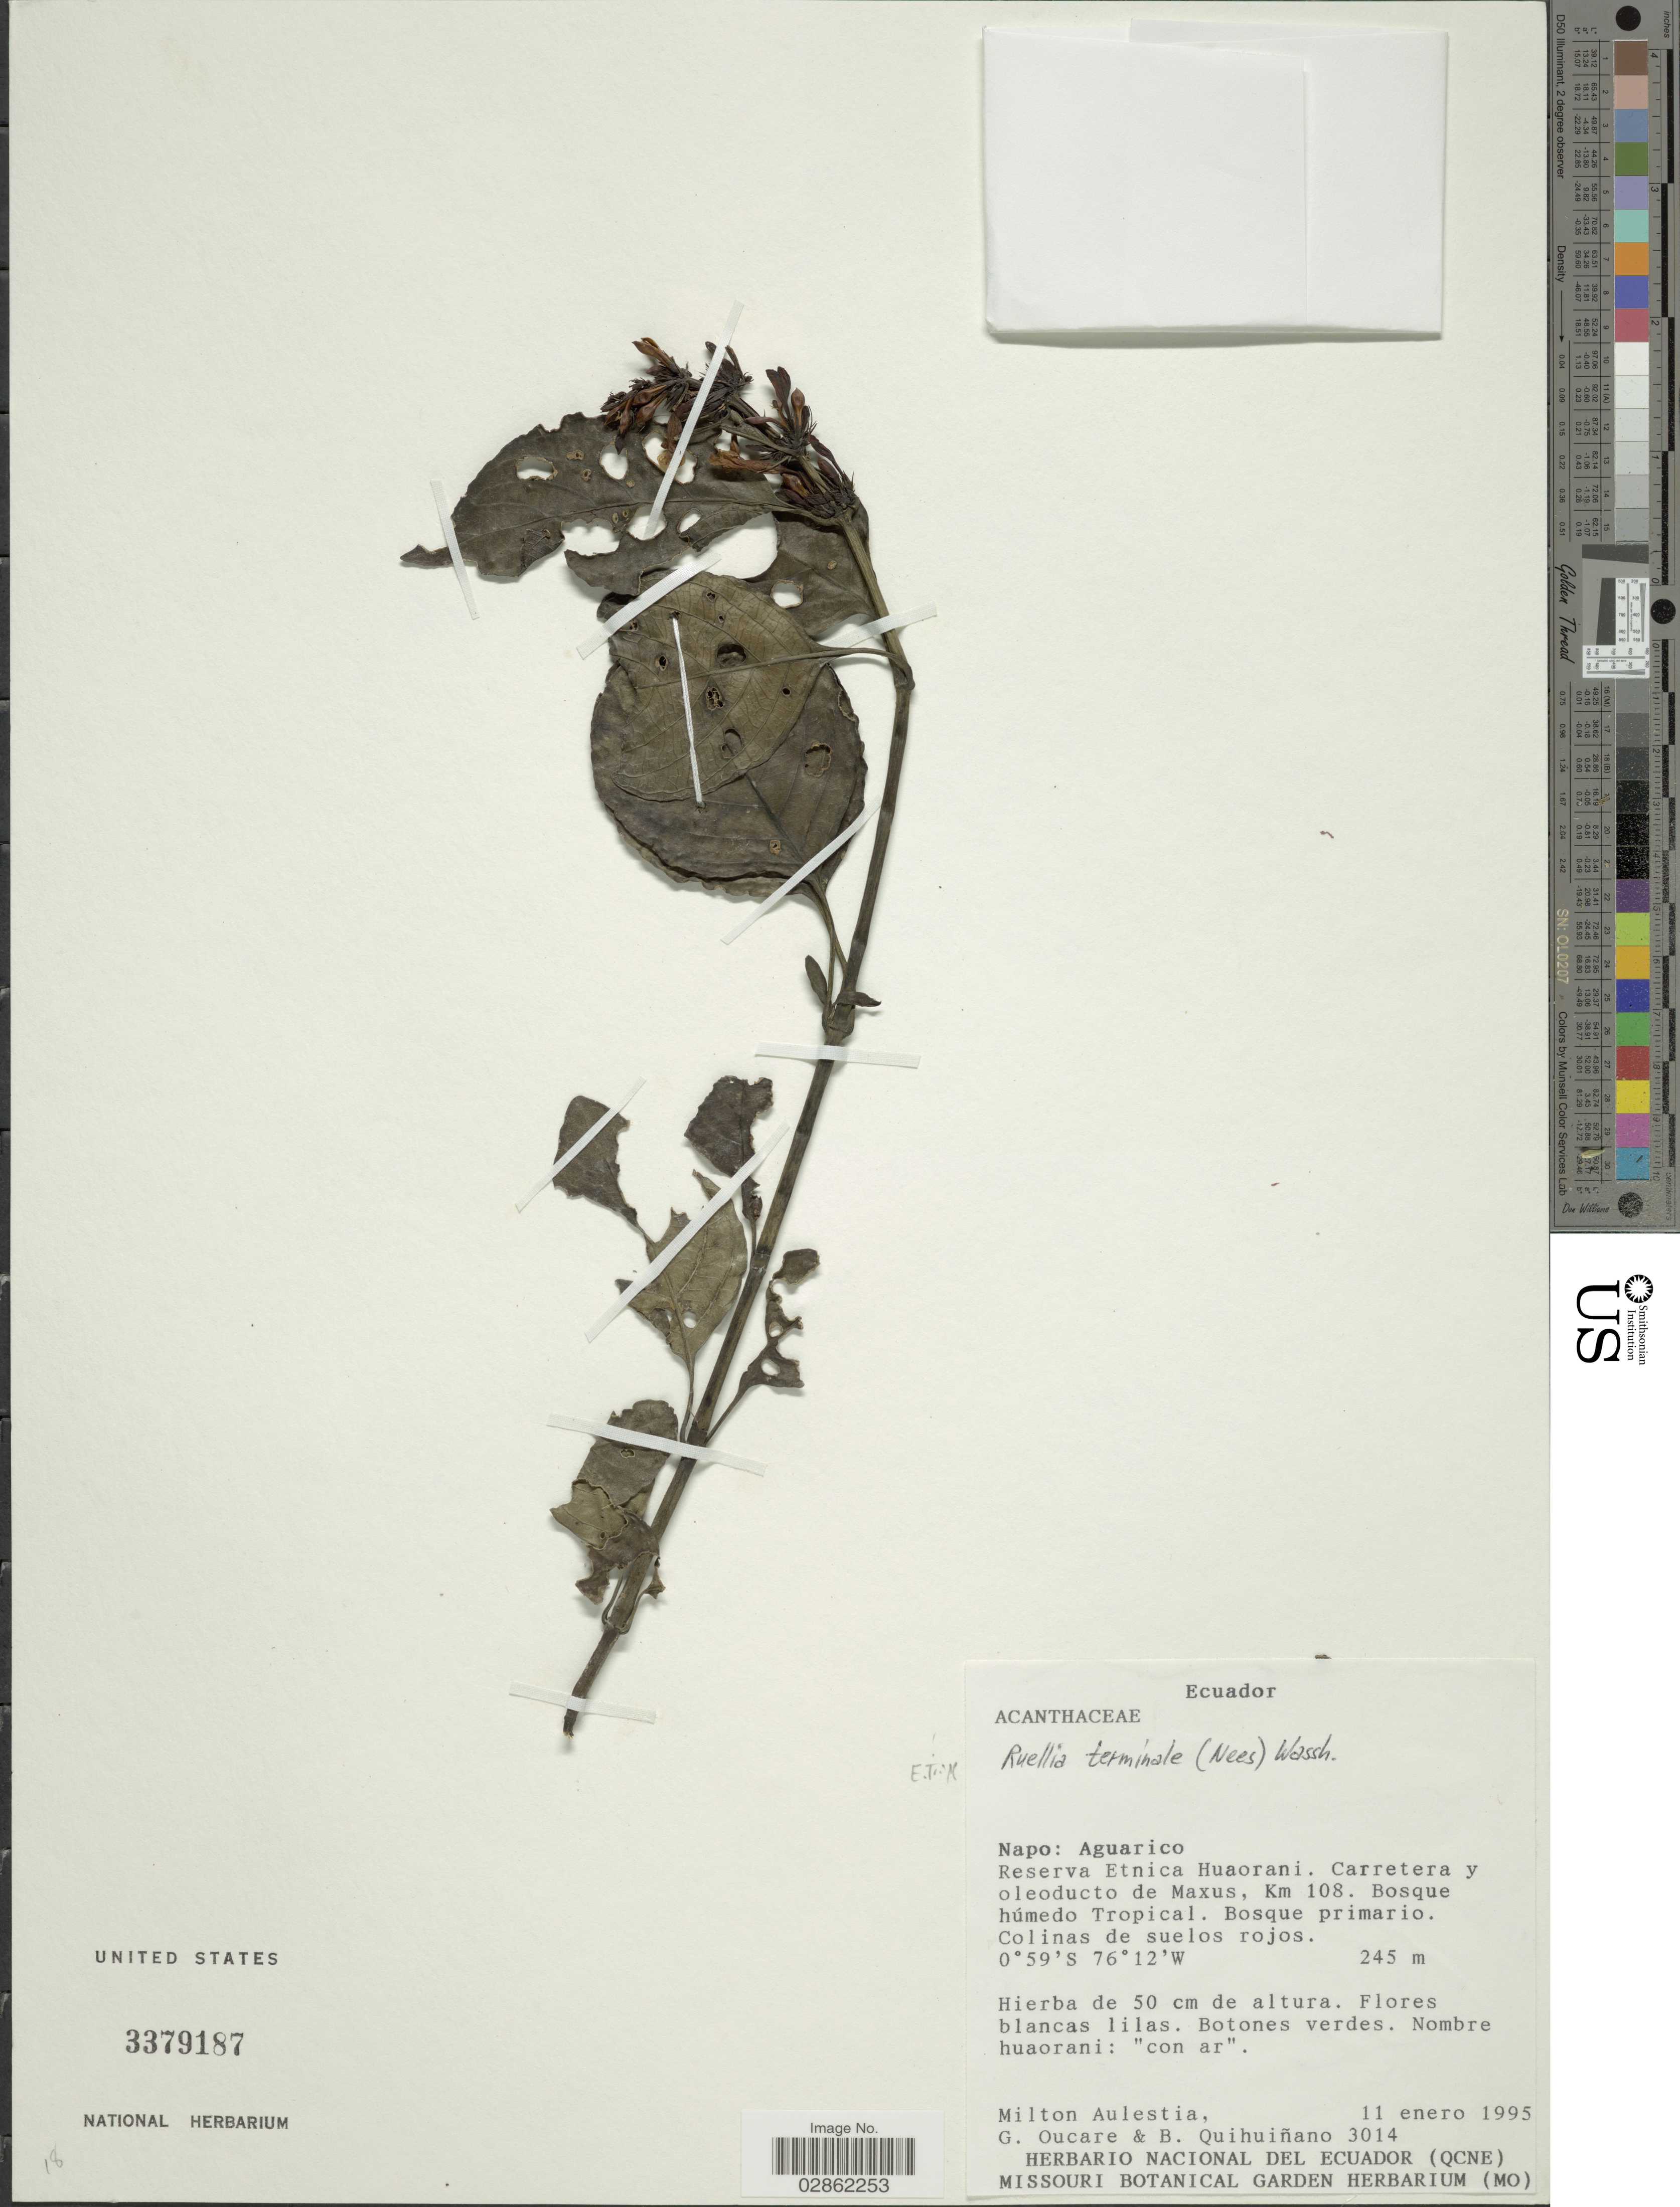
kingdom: Plantae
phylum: Tracheophyta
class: Magnoliopsida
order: Lamiales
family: Acanthaceae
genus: Ruellia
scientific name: Ruellia terminalis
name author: (Nees) Wassh.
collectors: M. Aulestia, G. Oucare & B. Quihuiñano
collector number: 3014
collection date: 1995-01-11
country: Ecuador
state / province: Napo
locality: Aguarico, Reserva Etnica Huaorani, Carretera y oleoducto de Maxus, Km 108.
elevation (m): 245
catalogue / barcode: US 3379187